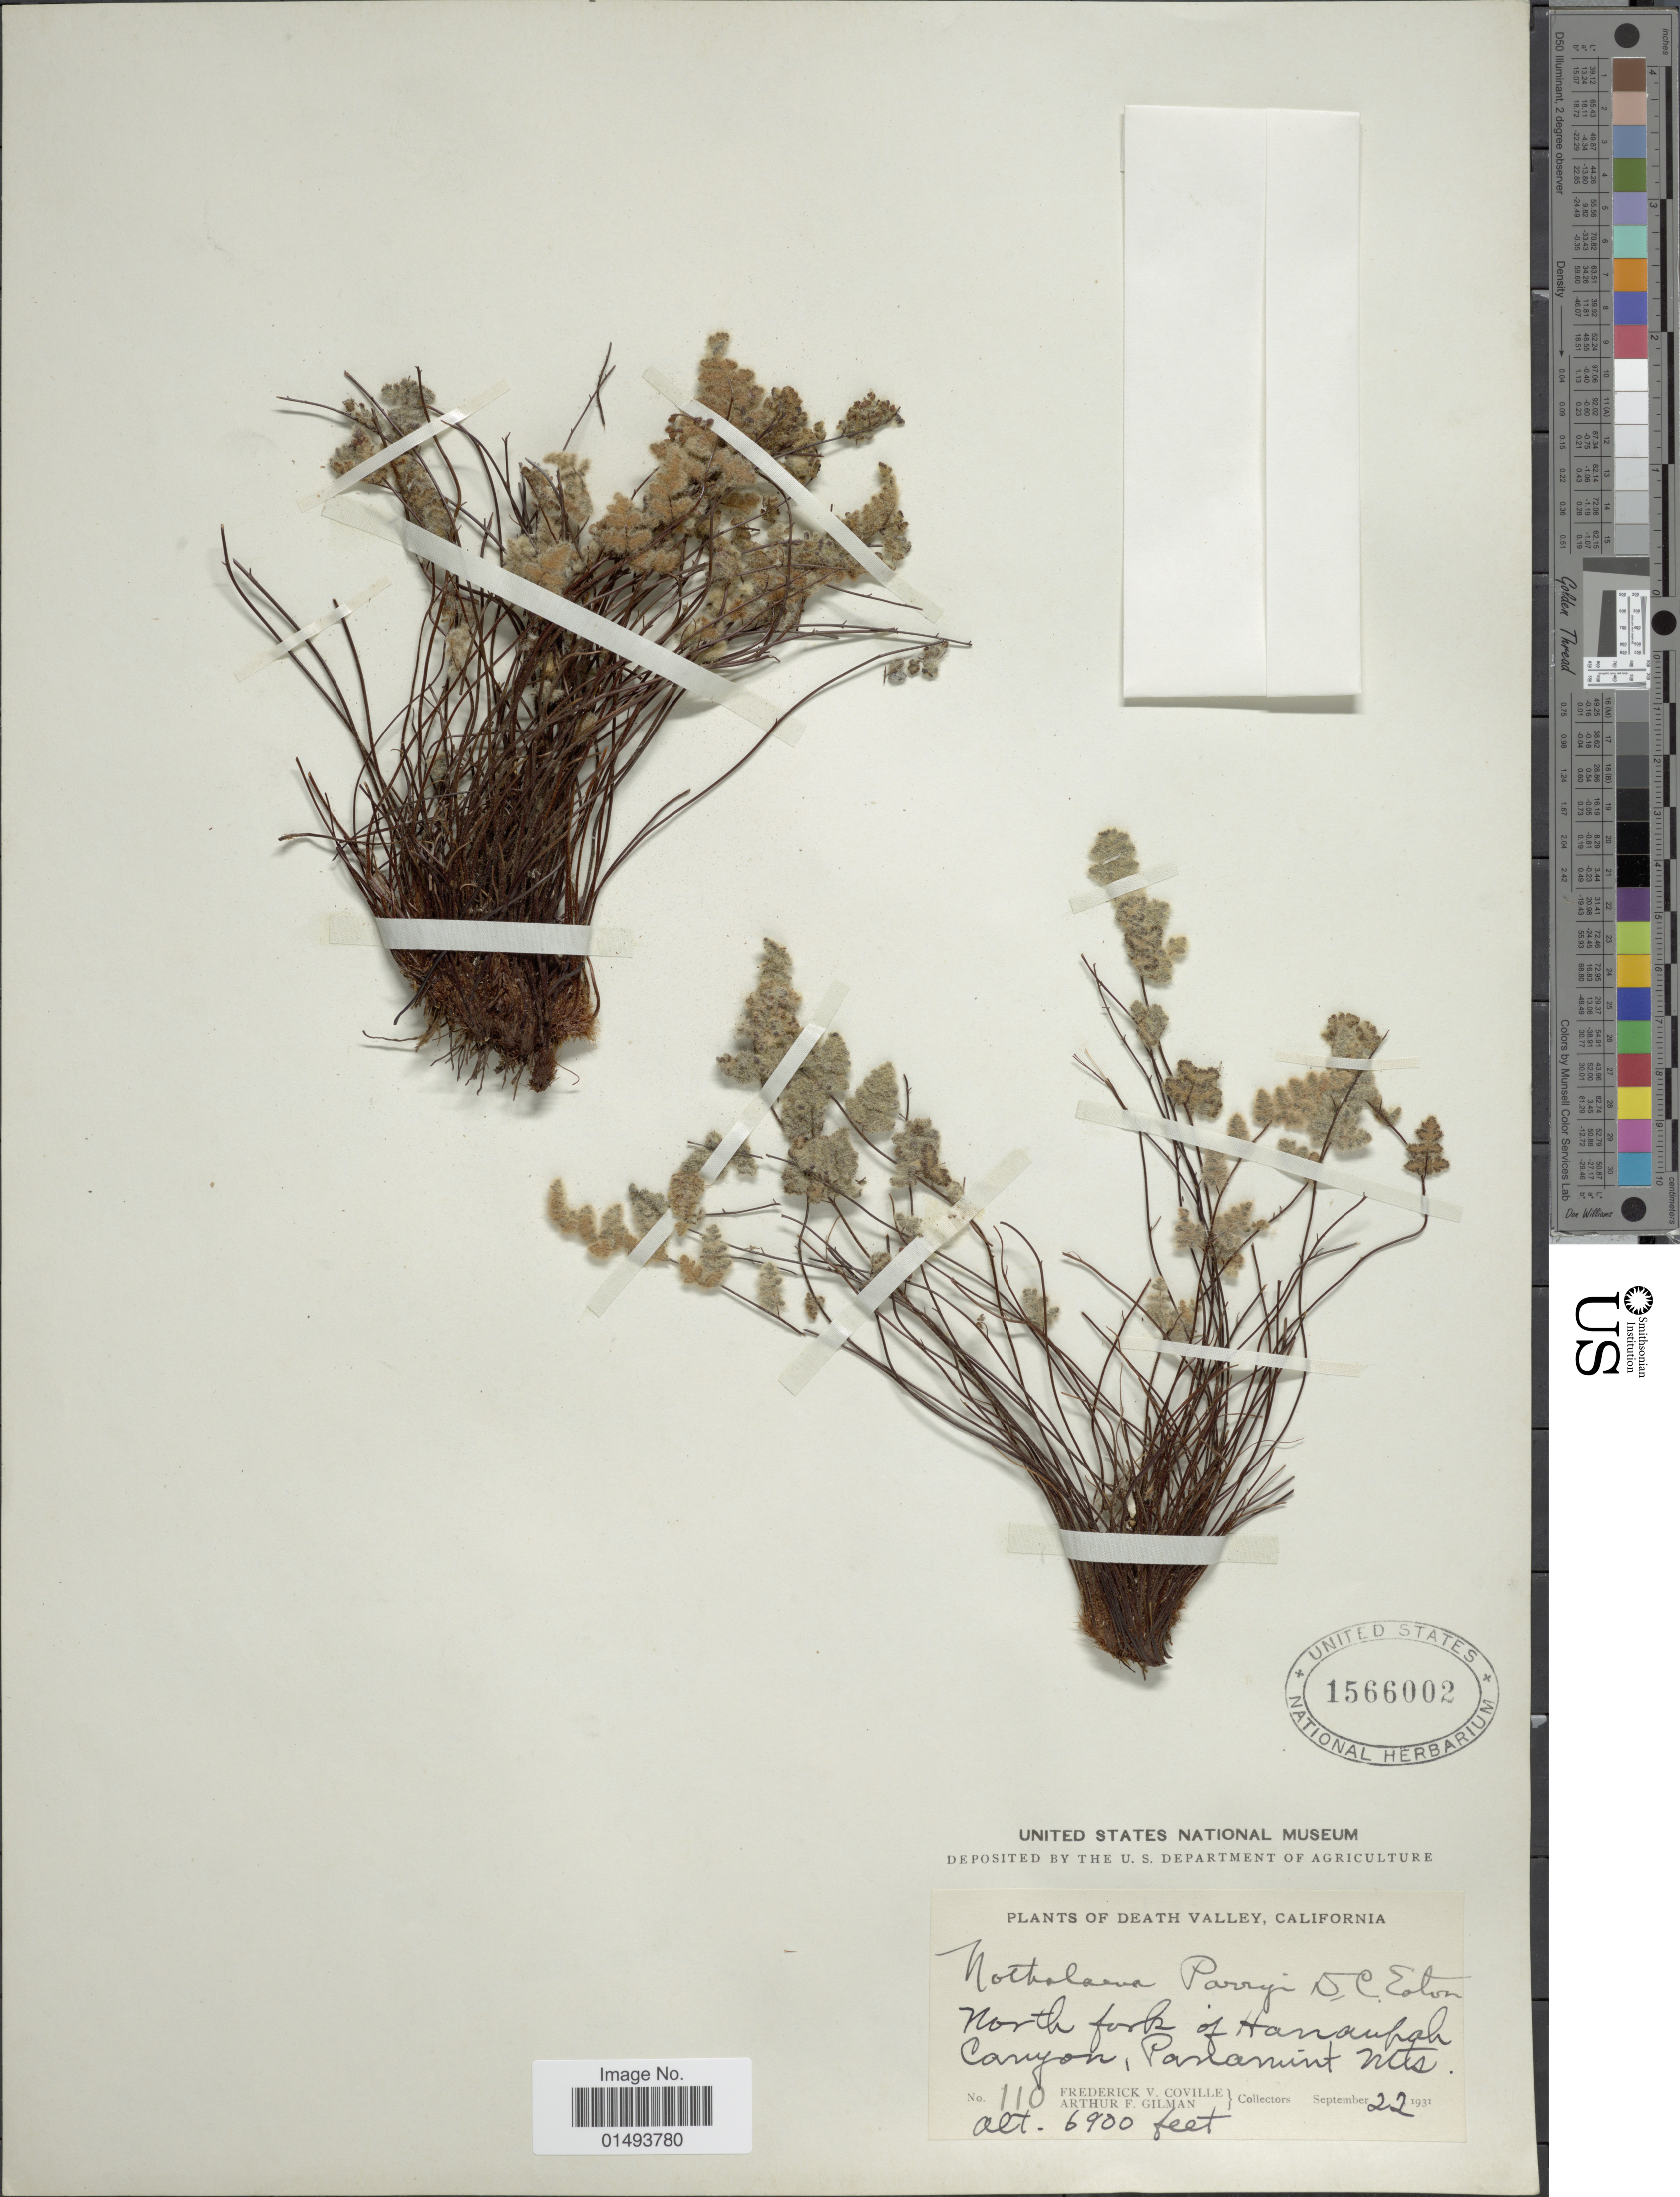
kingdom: Plantae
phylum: Tracheophyta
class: Polypodiopsida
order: Polypodiales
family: Pteridaceae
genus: Myriopteris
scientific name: Myriopteris parryi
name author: (D.C. Eaton) Grusz & Windham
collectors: F. V. Coville & A. Gilman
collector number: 110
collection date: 1931-09-22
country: United States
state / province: California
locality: Plants of Death Valley, North Forks of Hanaugh Canyon, Panamint Mts.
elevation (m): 2103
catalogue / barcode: US 1566002